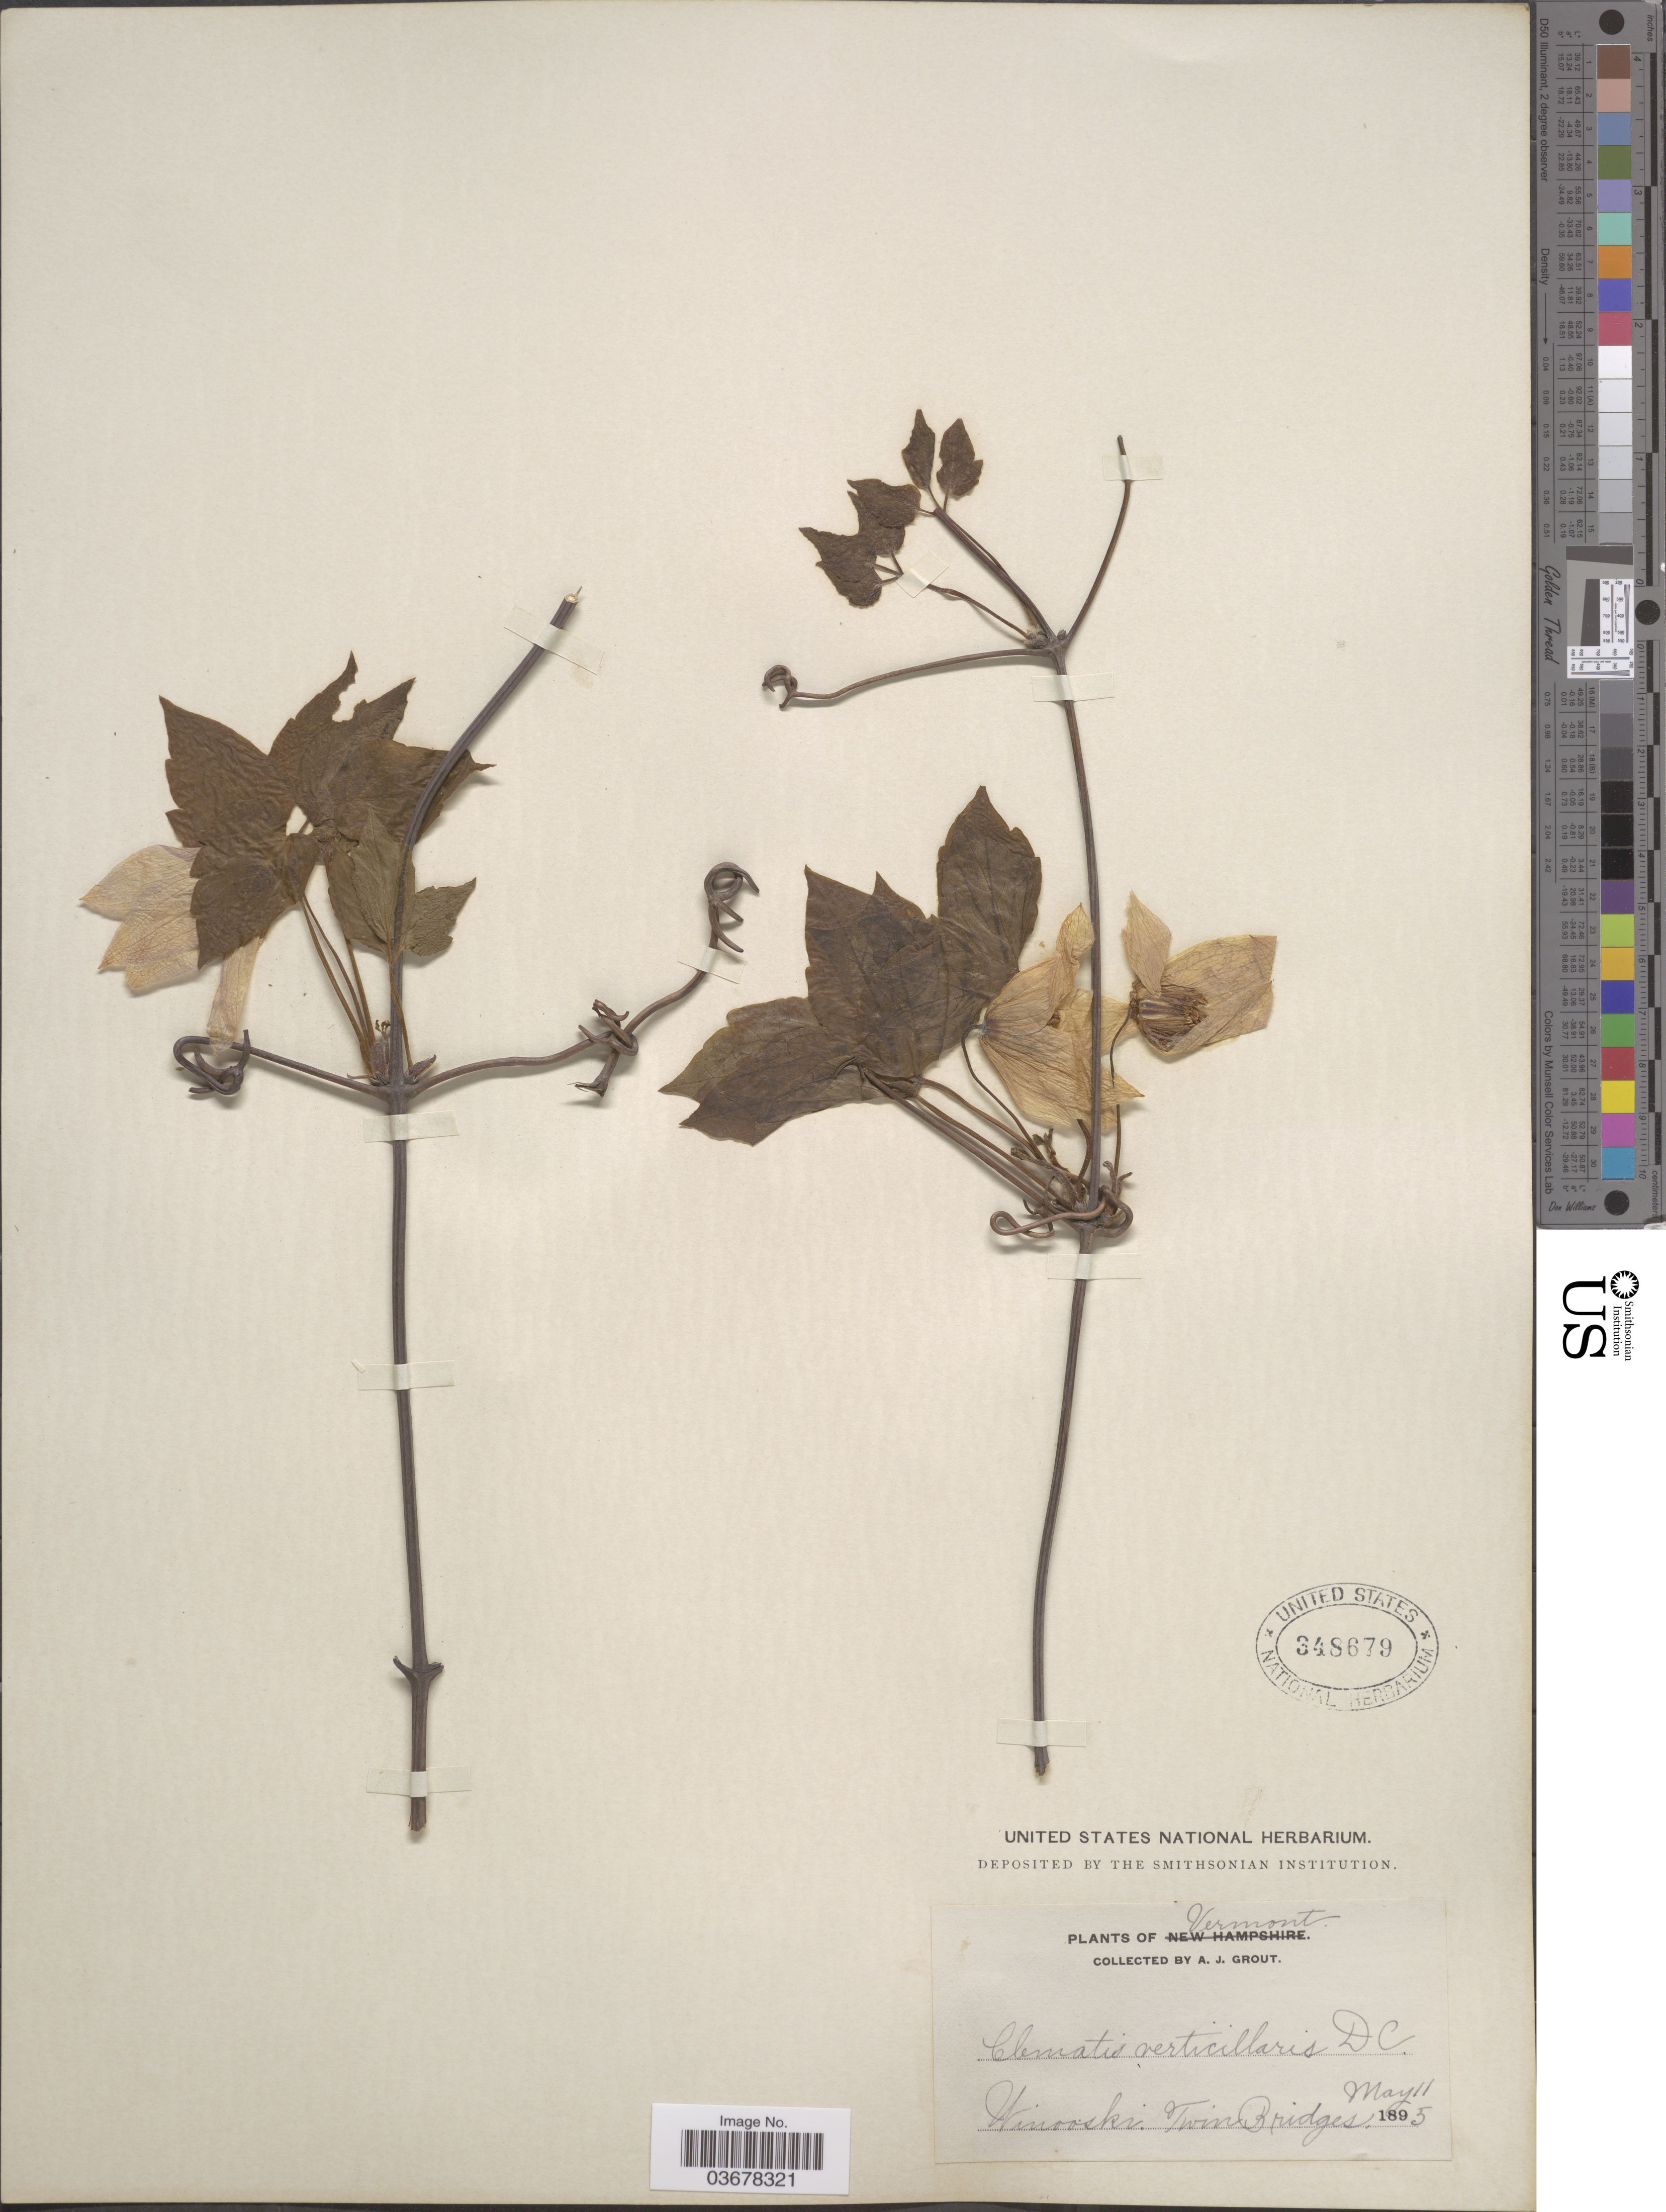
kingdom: Plantae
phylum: Tracheophyta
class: Magnoliopsida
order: Ranunculales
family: Ranunculaceae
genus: Clematis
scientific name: Clematis verticillaris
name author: DC.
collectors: A. J. Grout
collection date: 1895-05-11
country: United States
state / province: Vermont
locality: Winooski. Twin Bridges.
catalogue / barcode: US 348679